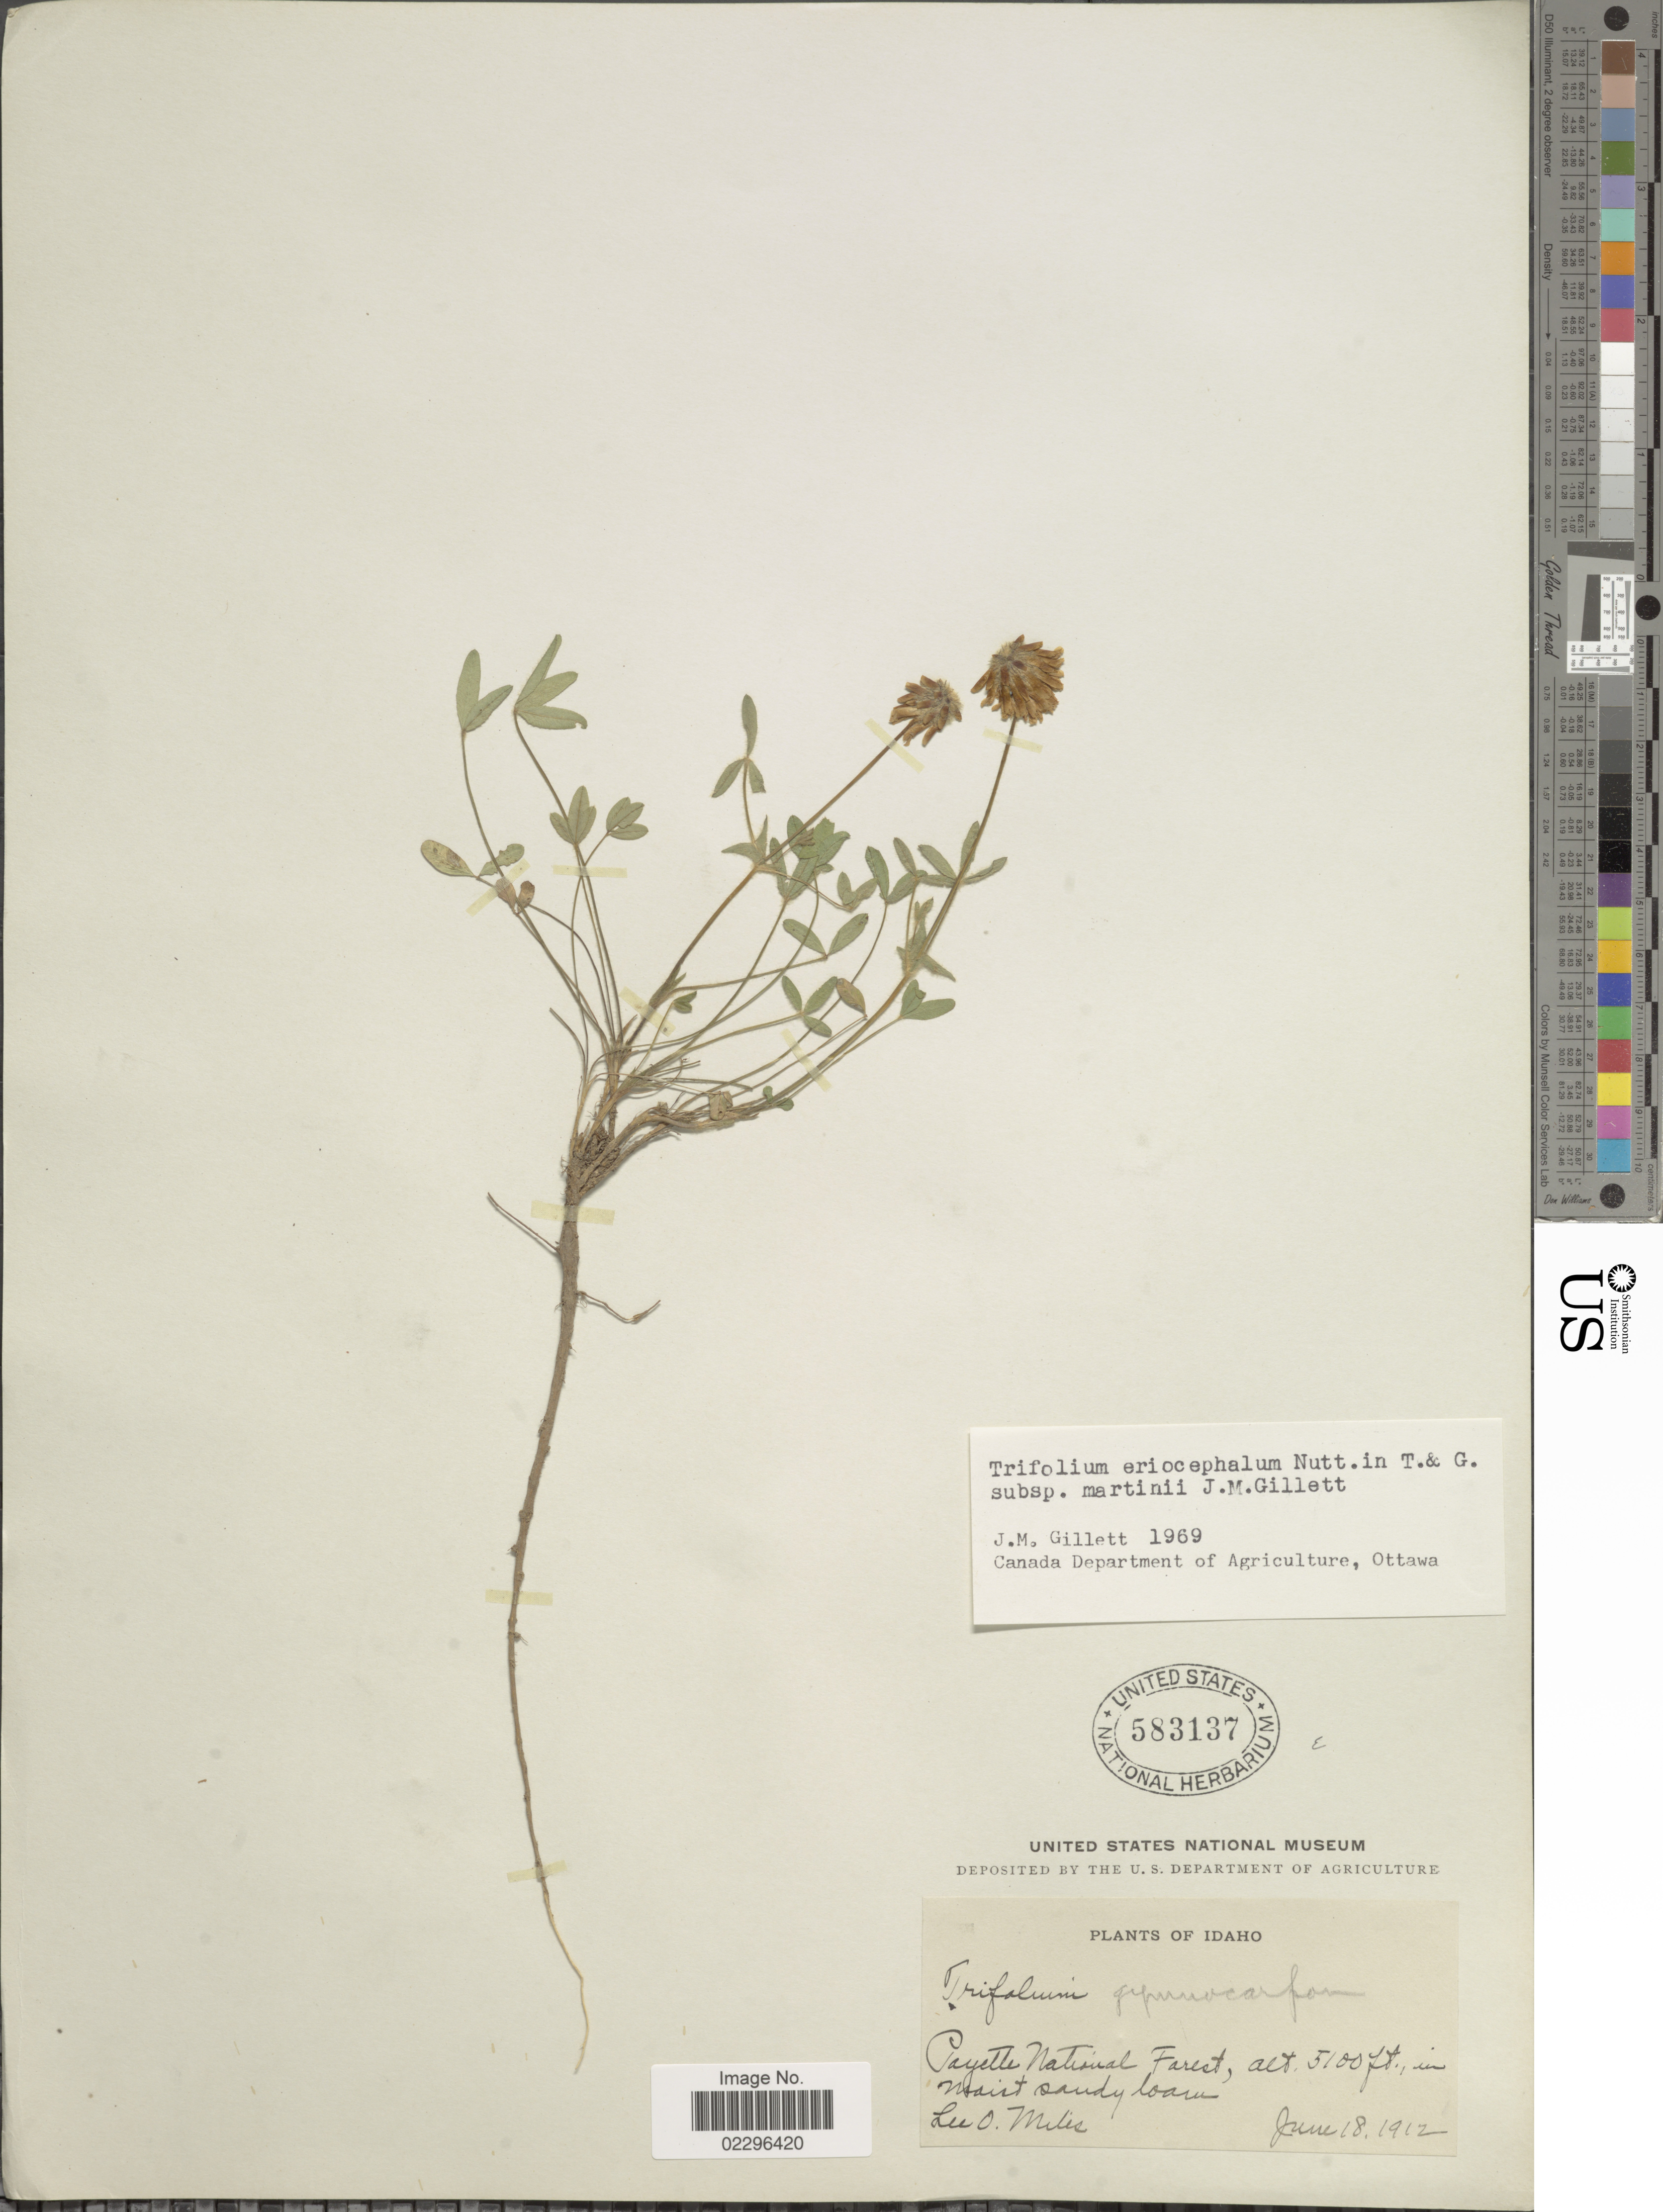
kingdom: Plantae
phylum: Tracheophyta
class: Magnoliopsida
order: Fabales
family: Fabaceae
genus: Trifolium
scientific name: Trifolium eriocephalum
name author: Nutt.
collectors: L. Miles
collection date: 1912-06-18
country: United States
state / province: Idaho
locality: Payette National Forest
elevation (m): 1554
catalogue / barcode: US 583137